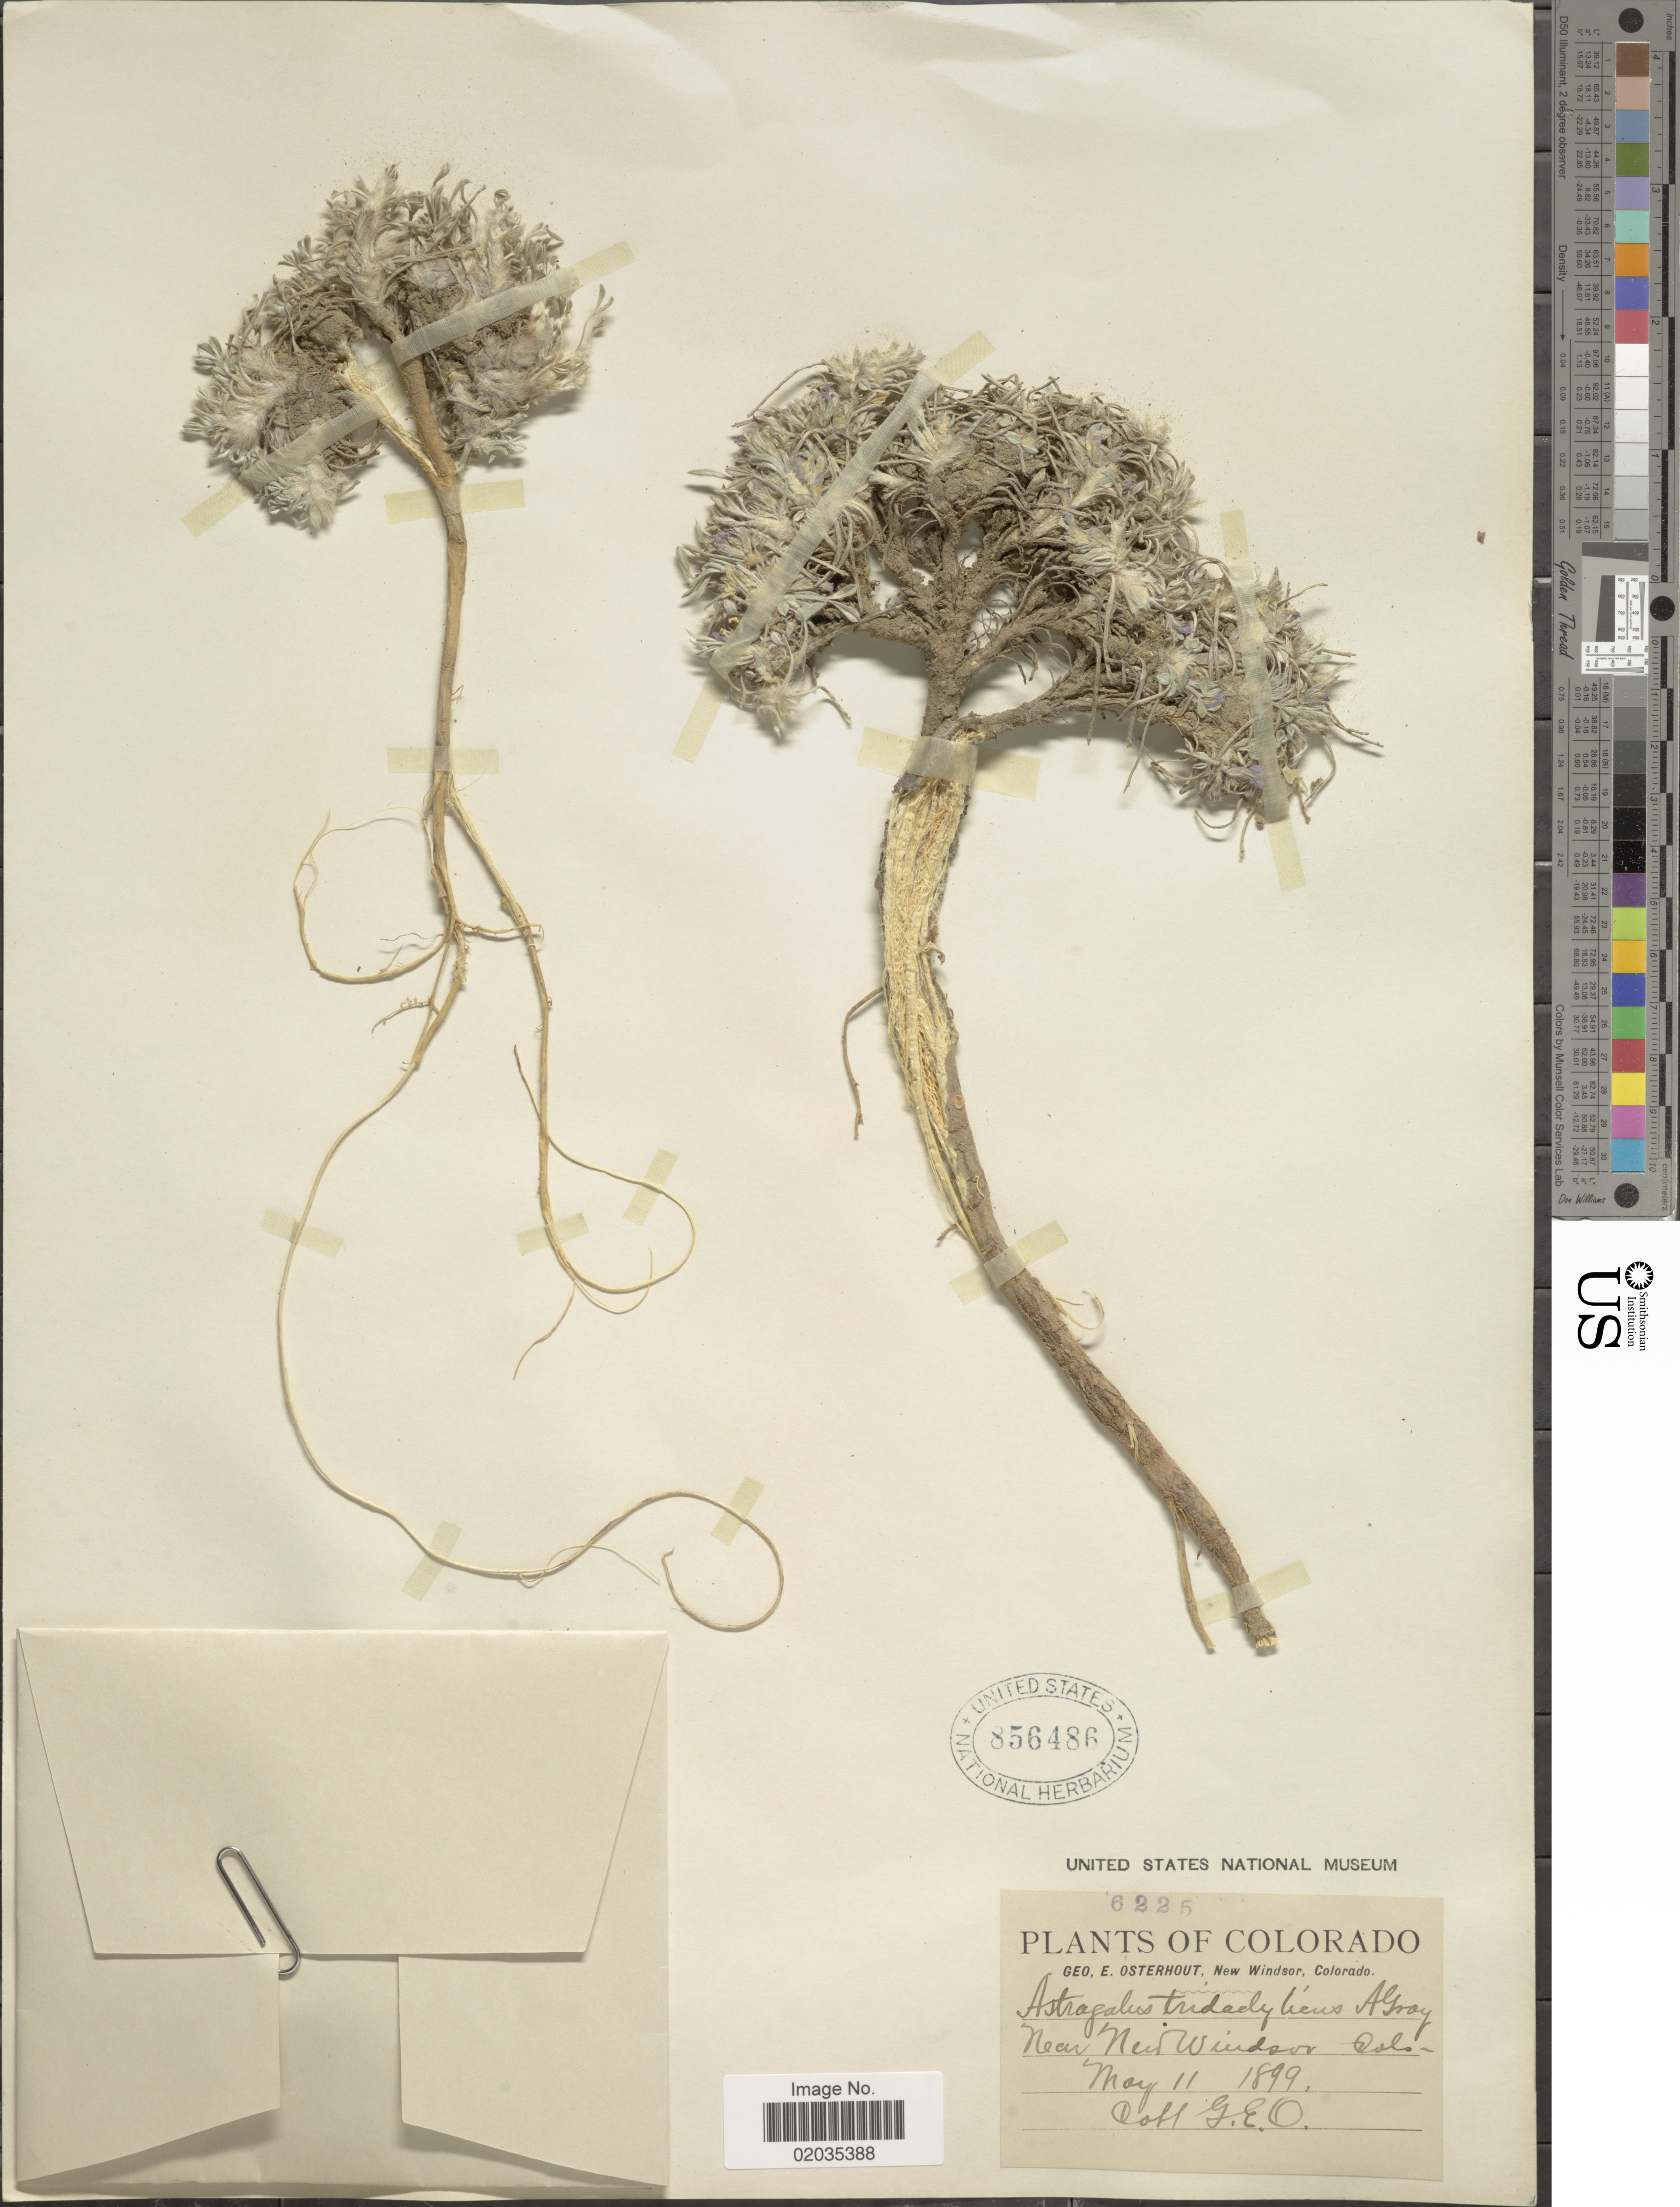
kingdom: Plantae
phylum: Tracheophyta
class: Magnoliopsida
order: Fabales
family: Fabaceae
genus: Astragalus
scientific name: Astragalus tridactylicus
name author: A. Gray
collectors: G. Osterhout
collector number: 6225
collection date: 1899-05-11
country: United States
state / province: Colorado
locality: Near New Windsor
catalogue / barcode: US 856486